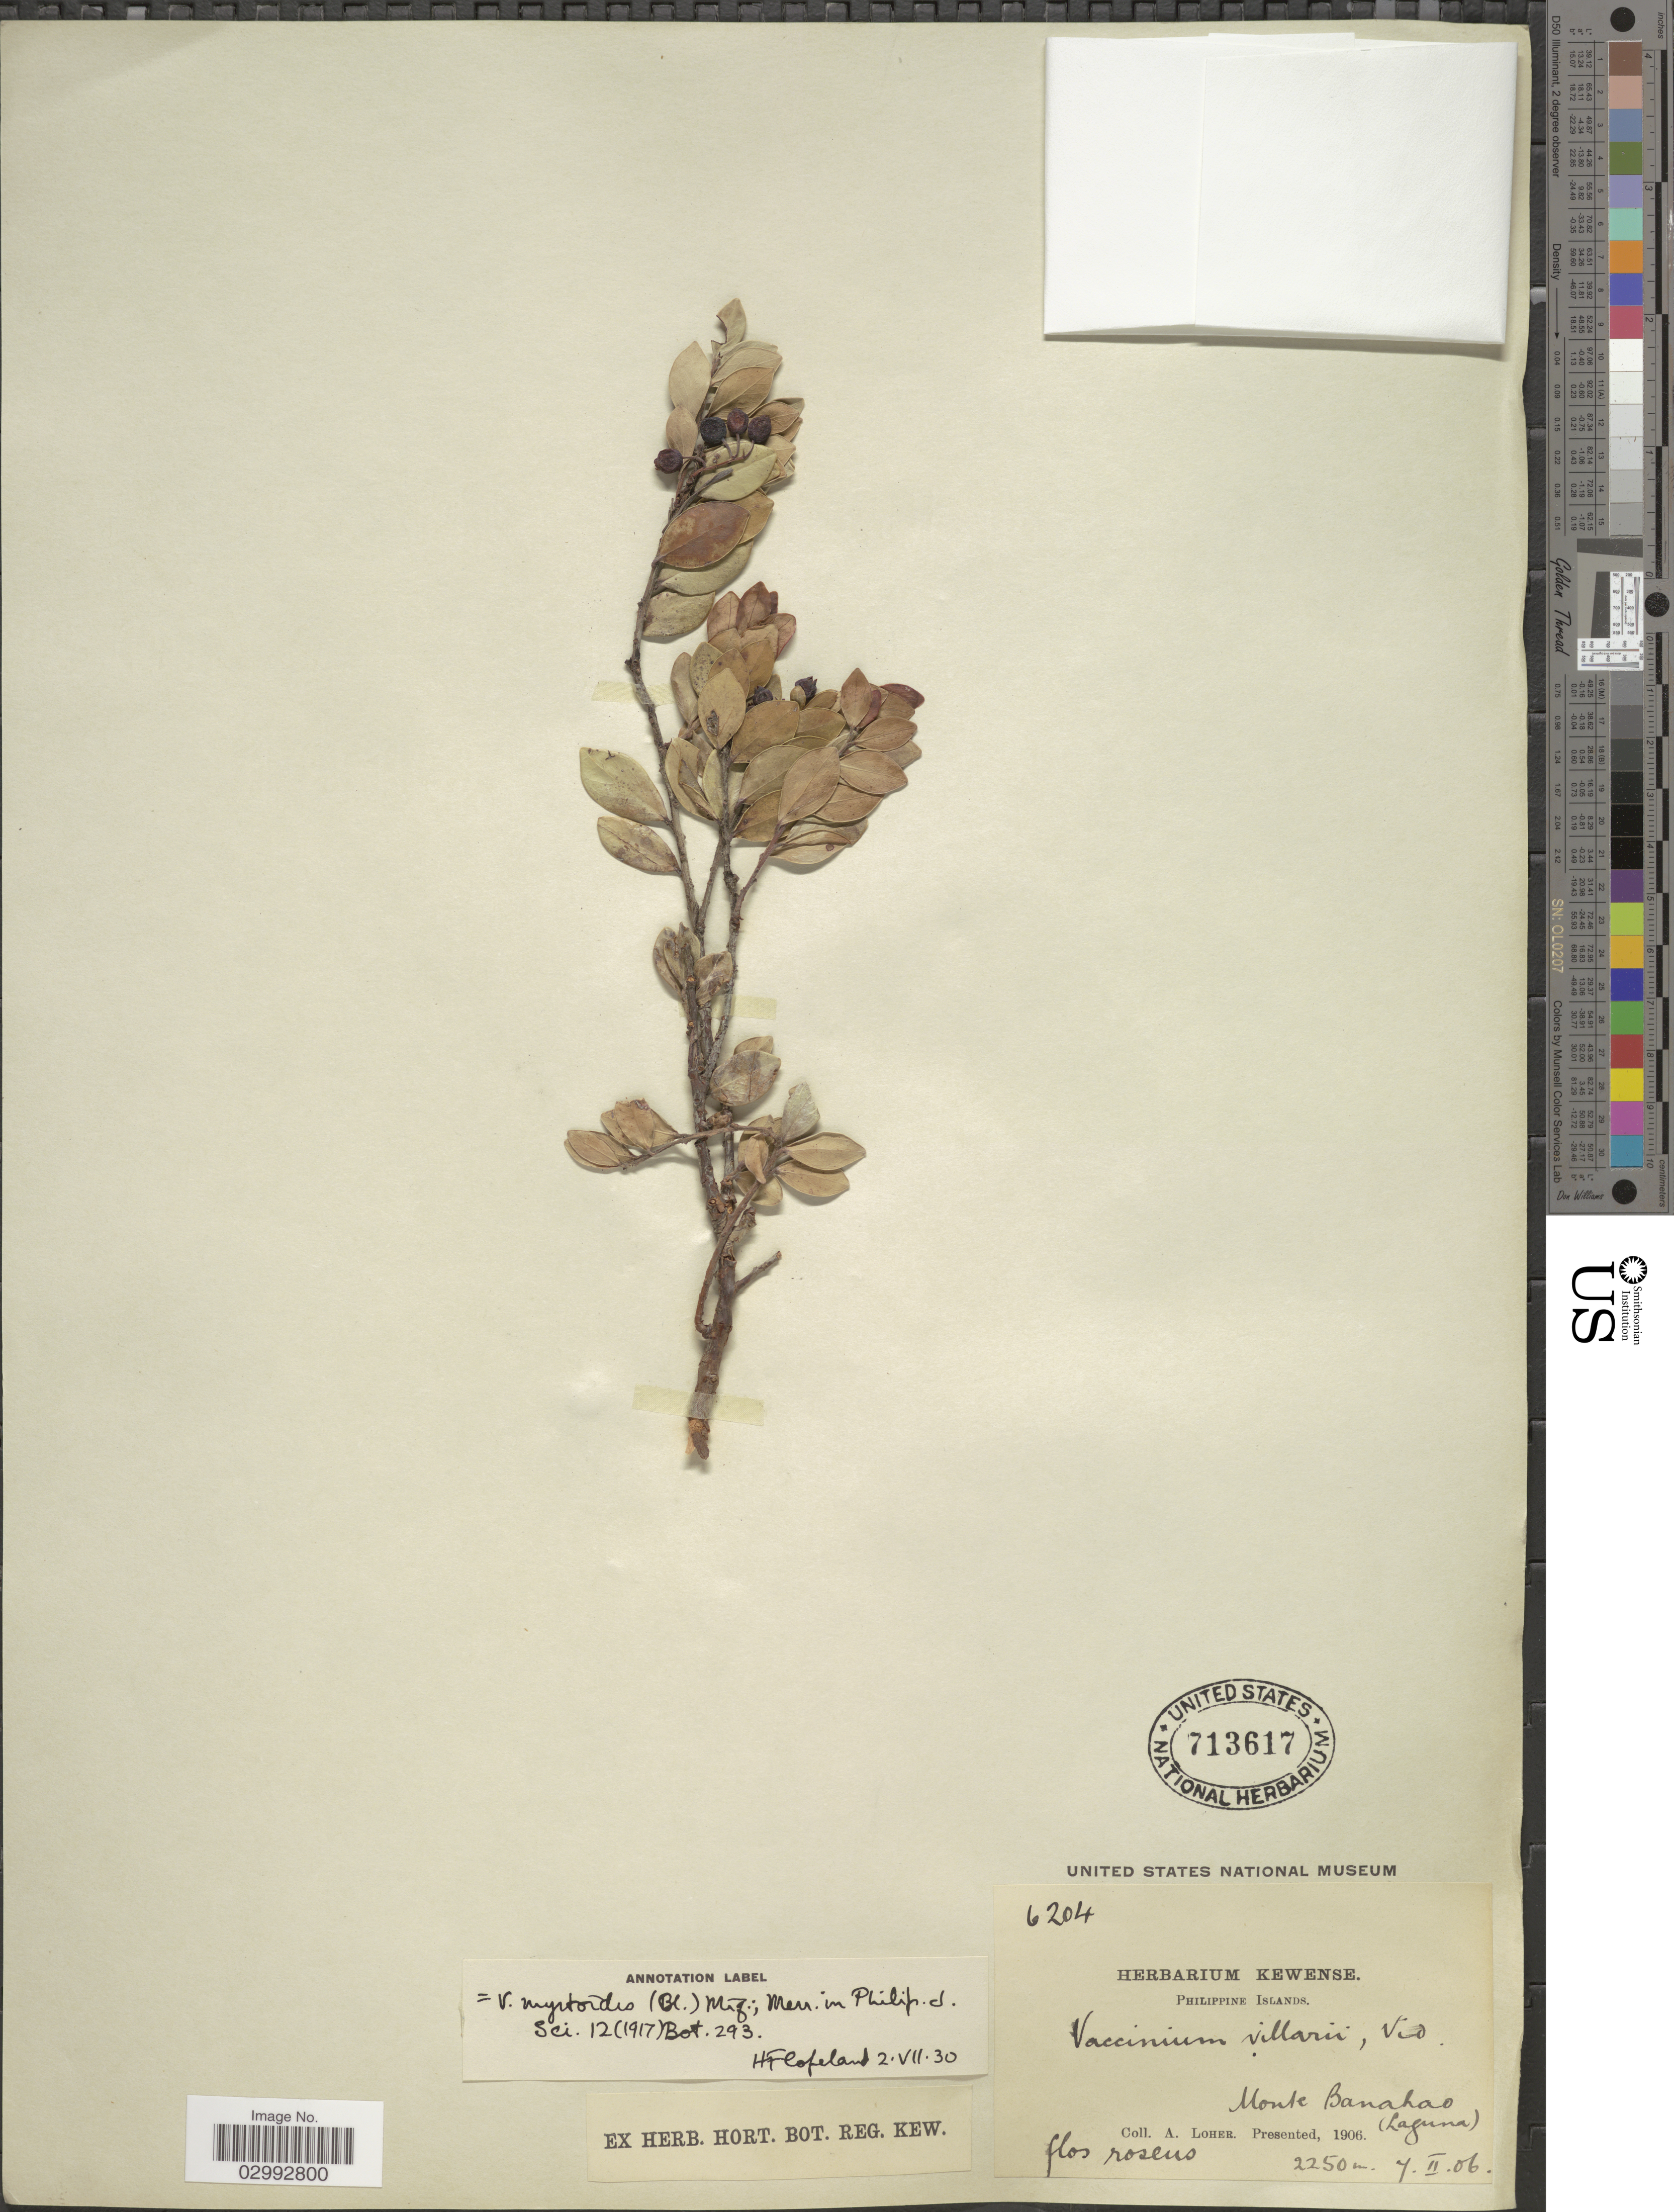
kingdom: Plantae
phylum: Tracheophyta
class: Magnoliopsida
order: Ericales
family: Ericaceae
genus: Vaccinium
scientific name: Vaccinium myrtoides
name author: Miq.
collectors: A. Loher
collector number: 6204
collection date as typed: Transcribed d/m/y: 7/2/6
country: Philippines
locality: Monte Banahao (Laguna).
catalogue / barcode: US 713617